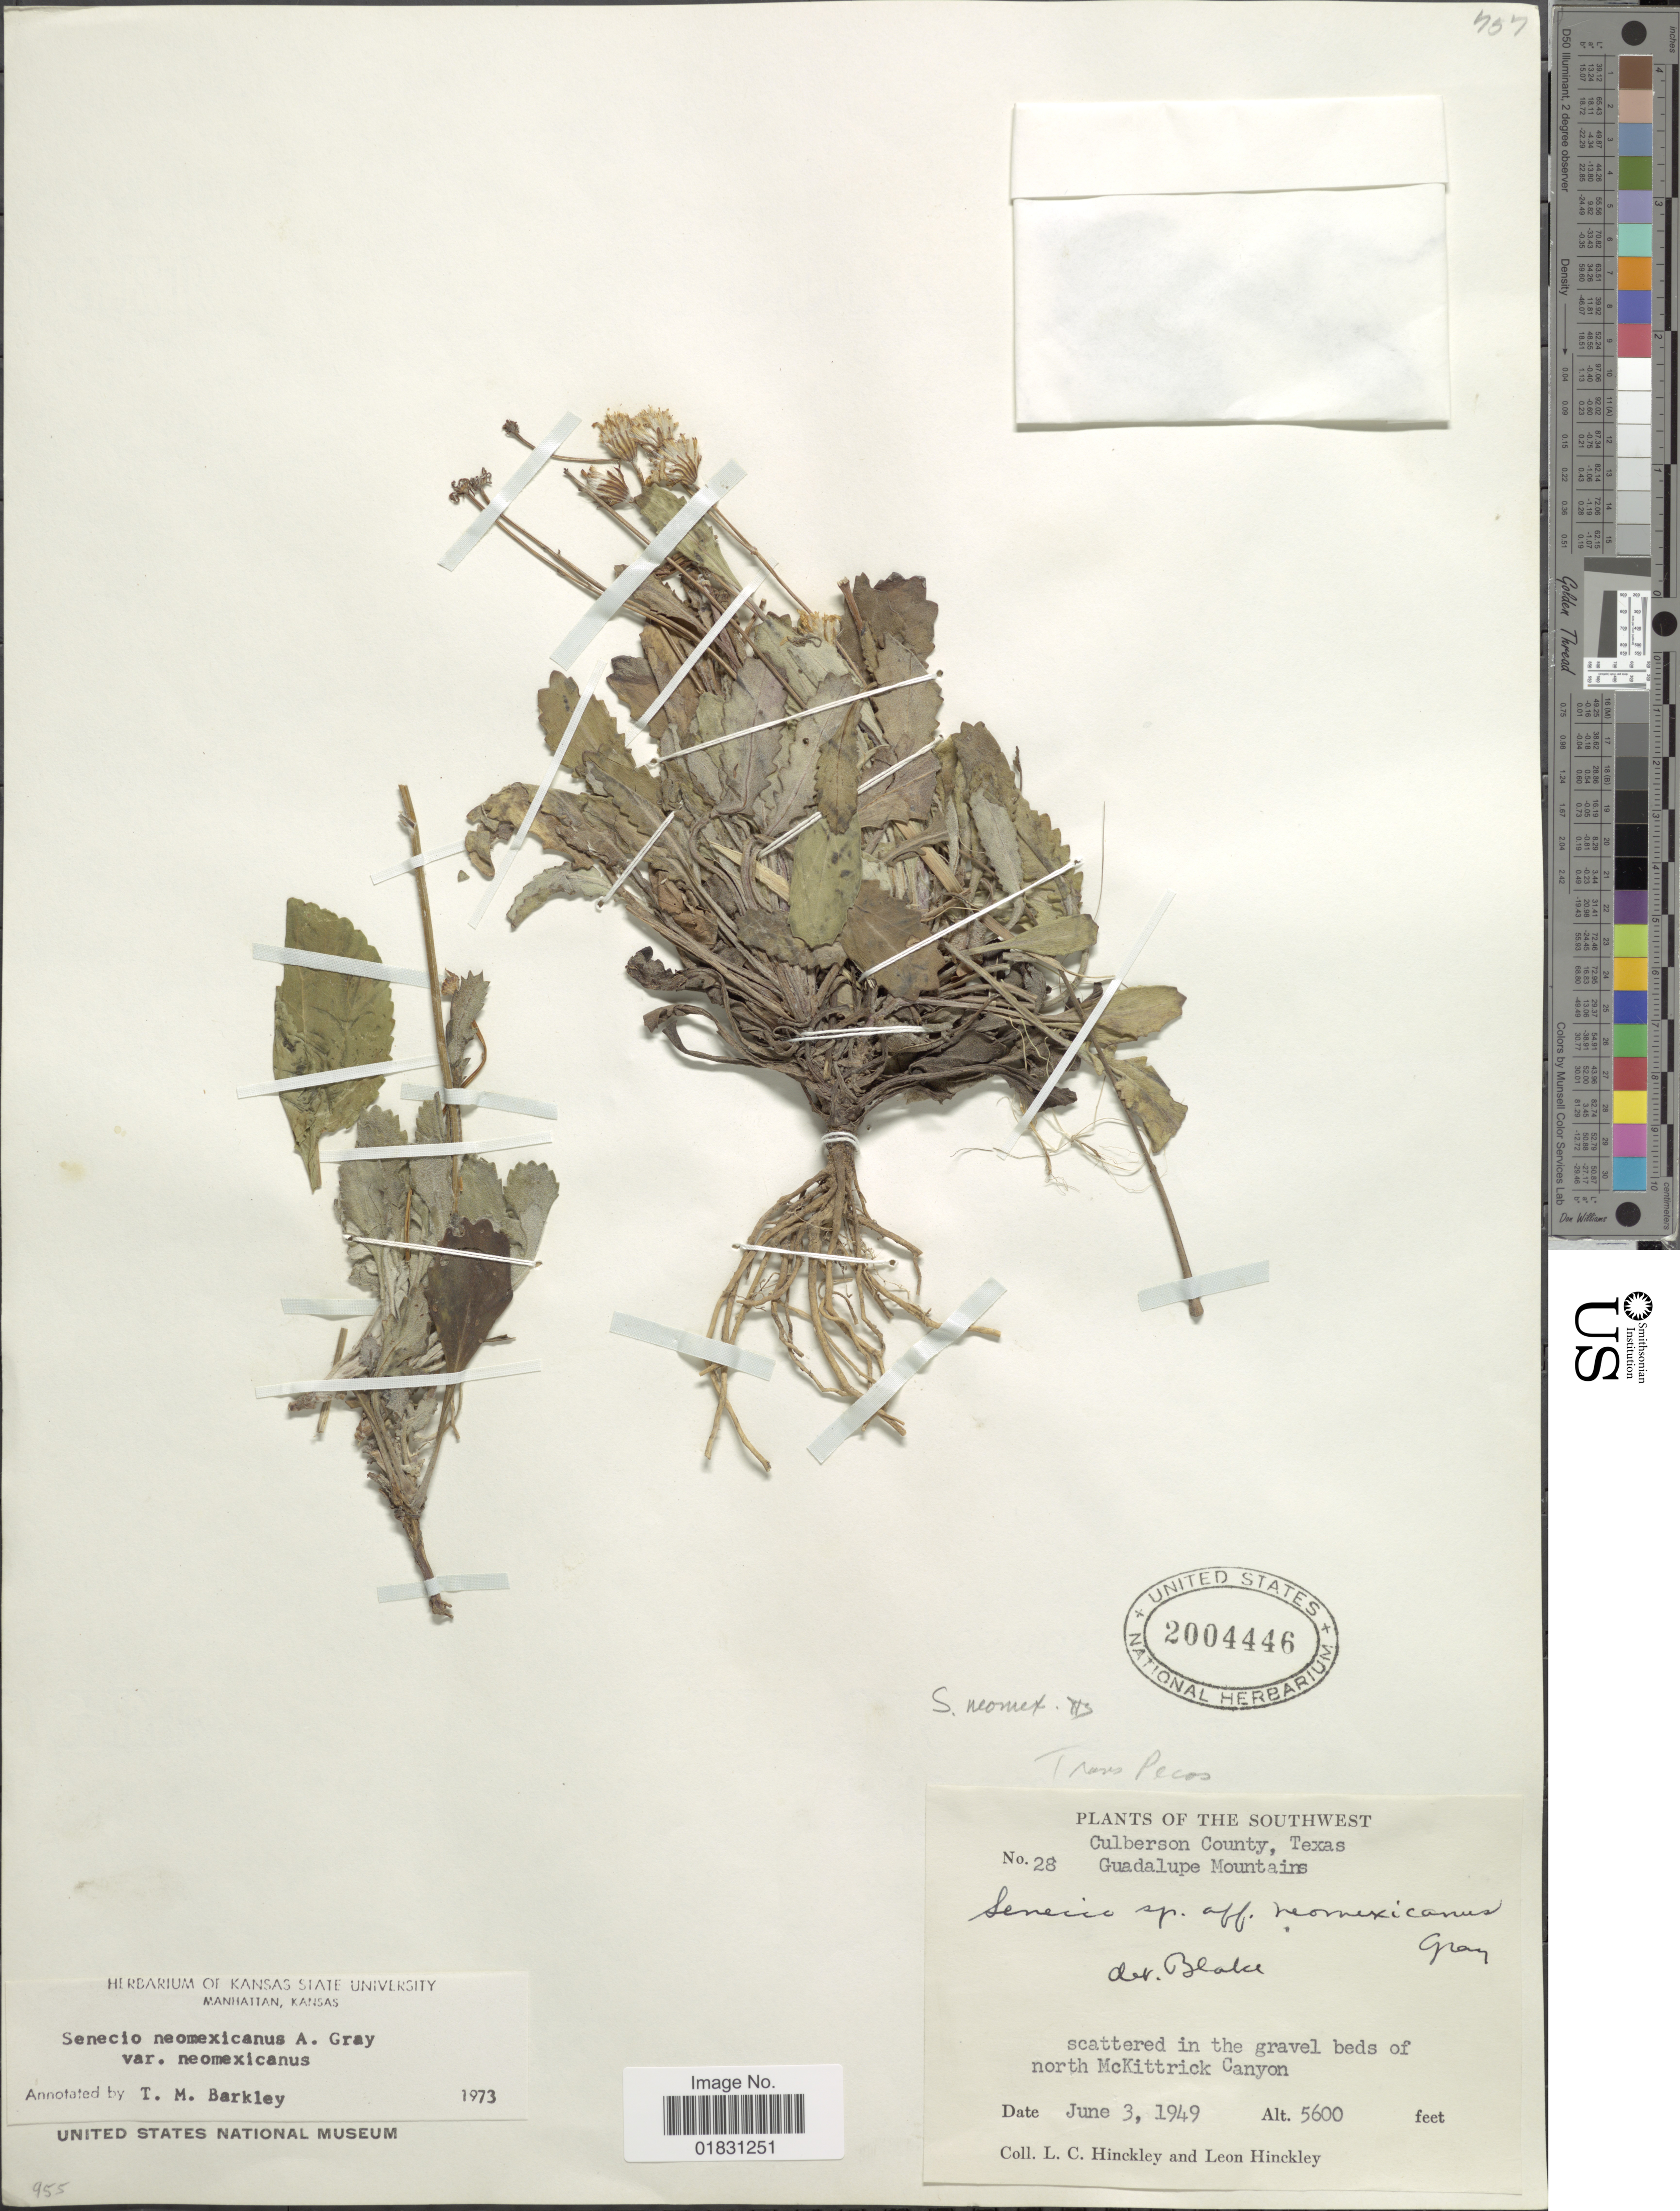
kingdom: Plantae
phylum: Tracheophyta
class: Magnoliopsida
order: Asterales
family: Asteraceae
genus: Packera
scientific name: Packera neomexicana var. neomexicana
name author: (A. Gray) W.A. Weber & Á. Löve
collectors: L. Hinckley & L. Hinckley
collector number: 28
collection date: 1949-06-03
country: United States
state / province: Texas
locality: The Southwest, Culberson County, Guadalupe Mountains, scattered in the gravel beds of north McKittrick Canyon, Trans Pecos.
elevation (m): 1707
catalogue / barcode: US 2004446